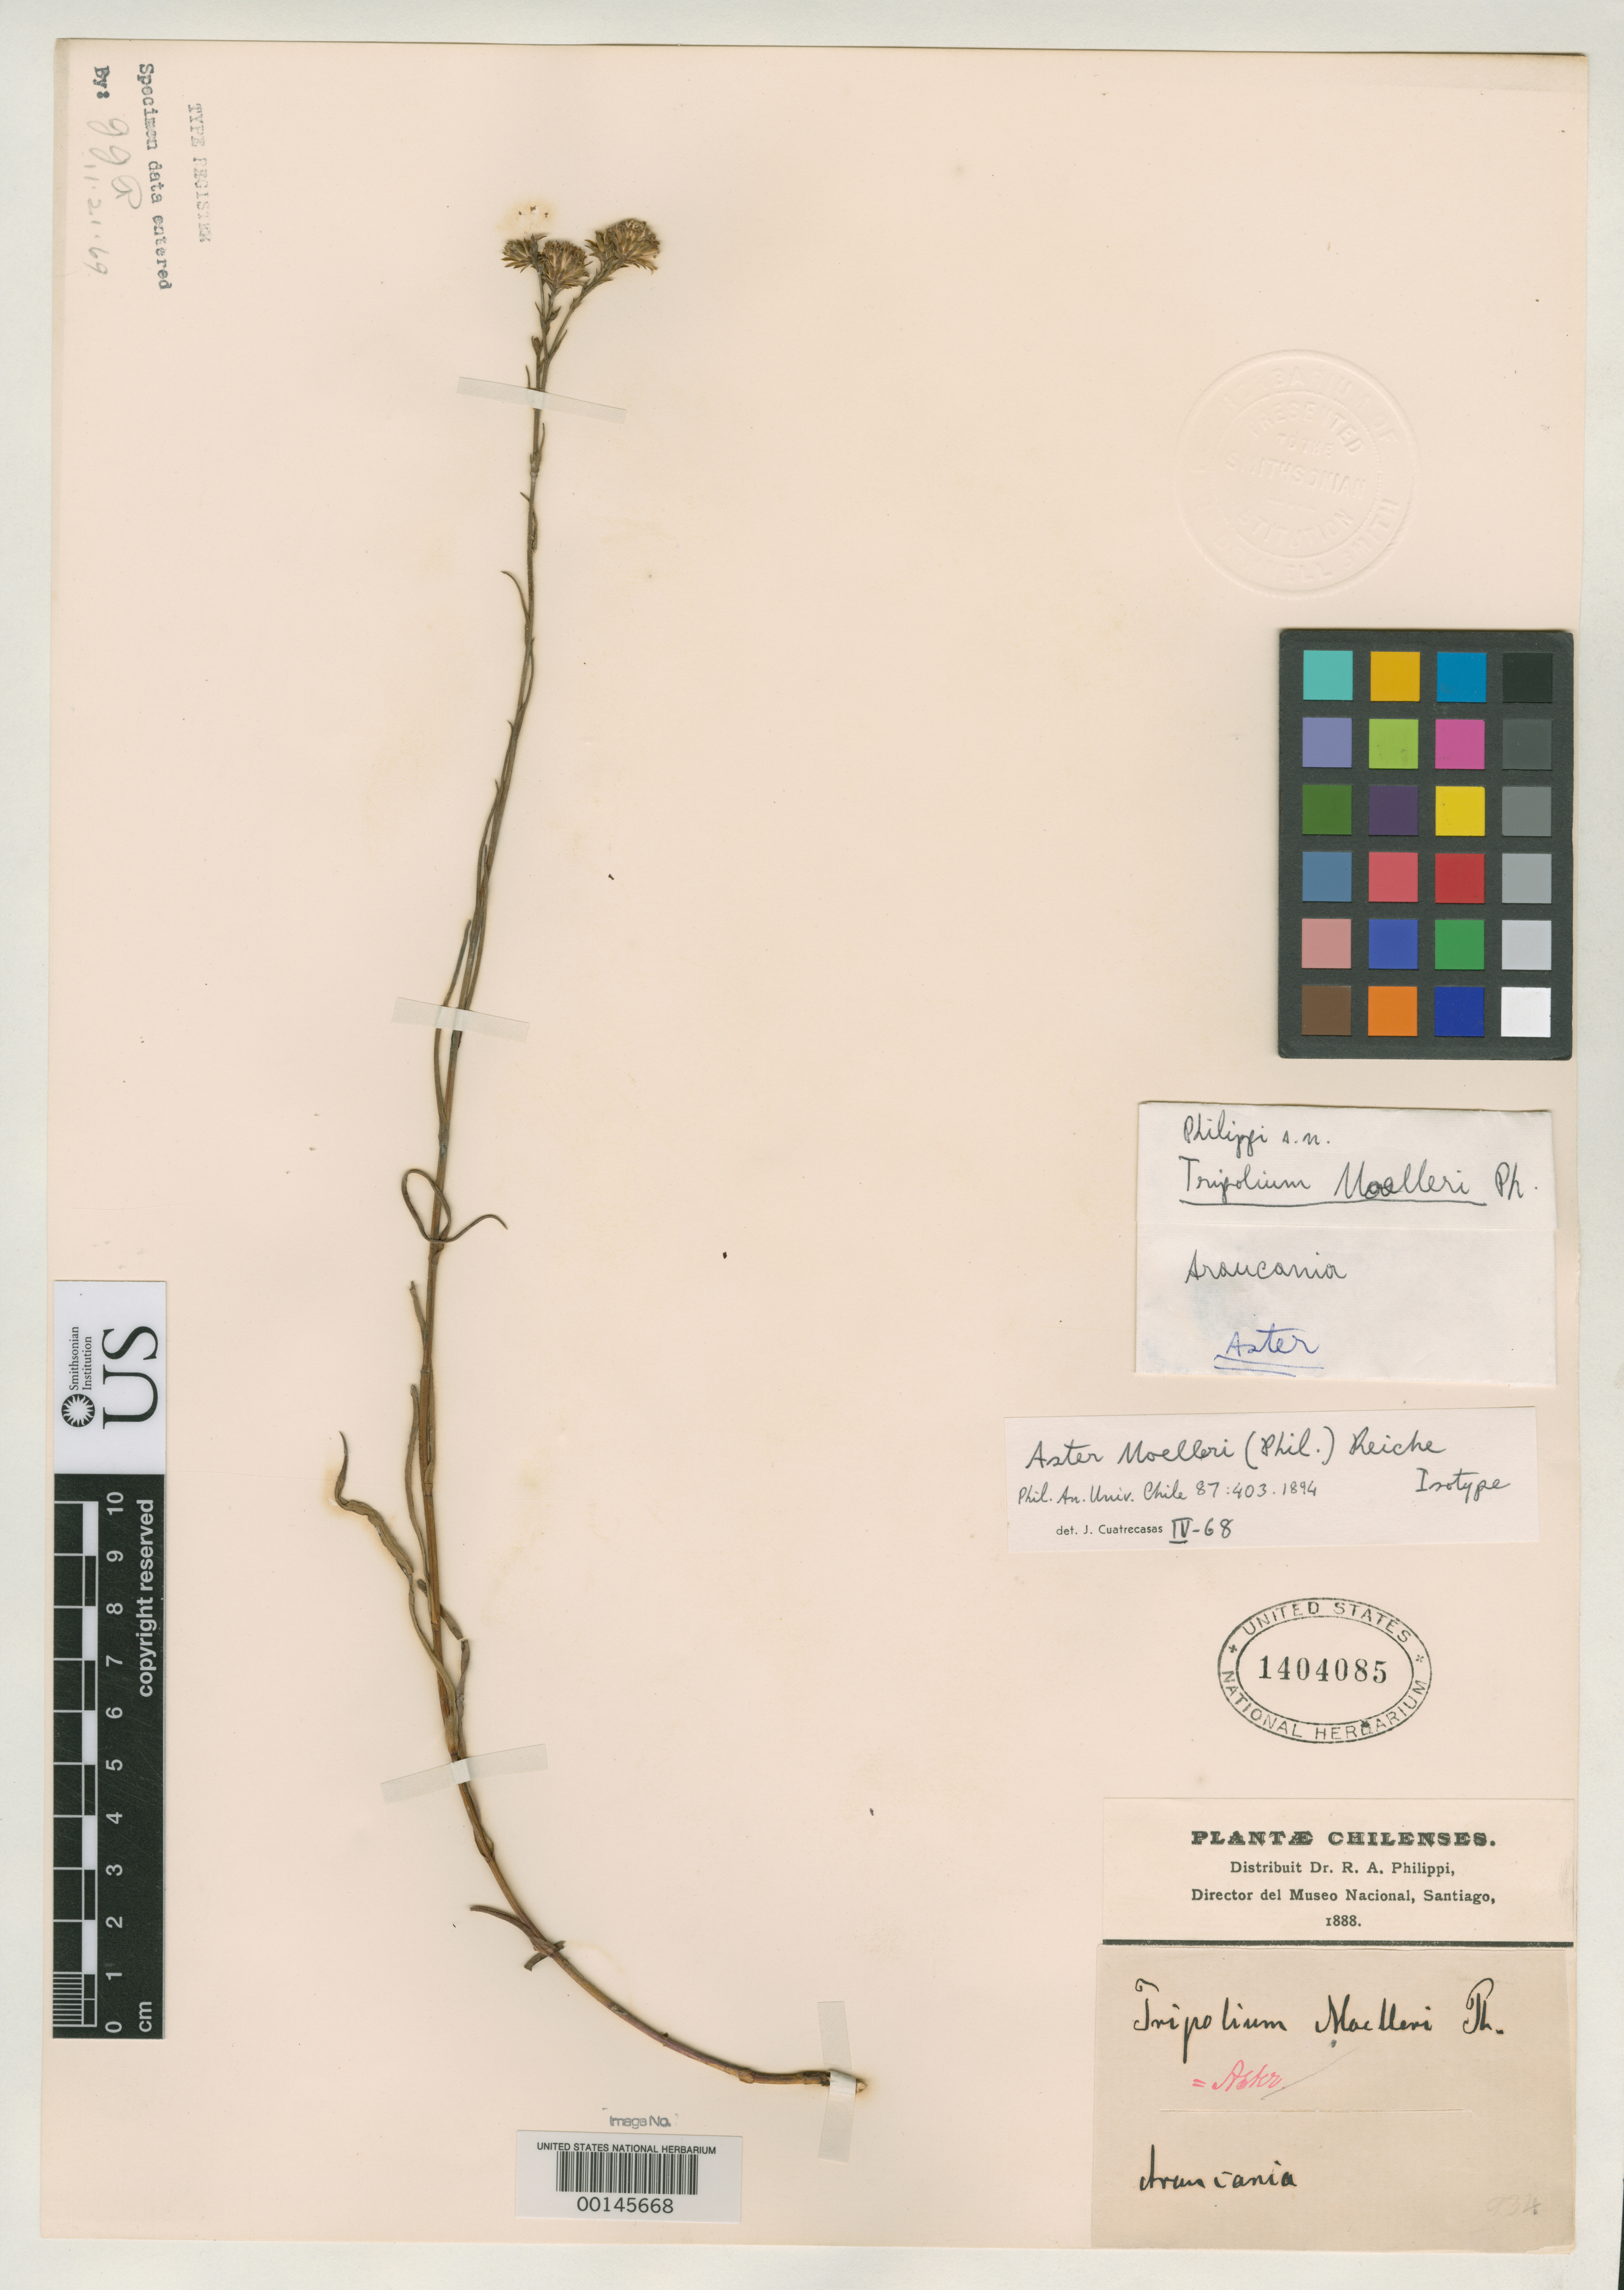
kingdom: Plantae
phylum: Tracheophyta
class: Magnoliopsida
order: Asterales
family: Asteraceae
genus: Tripolium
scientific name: Tripolium moelleri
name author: Phil.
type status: Isotype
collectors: R. A. Philippi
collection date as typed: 1888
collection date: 1888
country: Chile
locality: Araucania.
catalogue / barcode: US 1404085